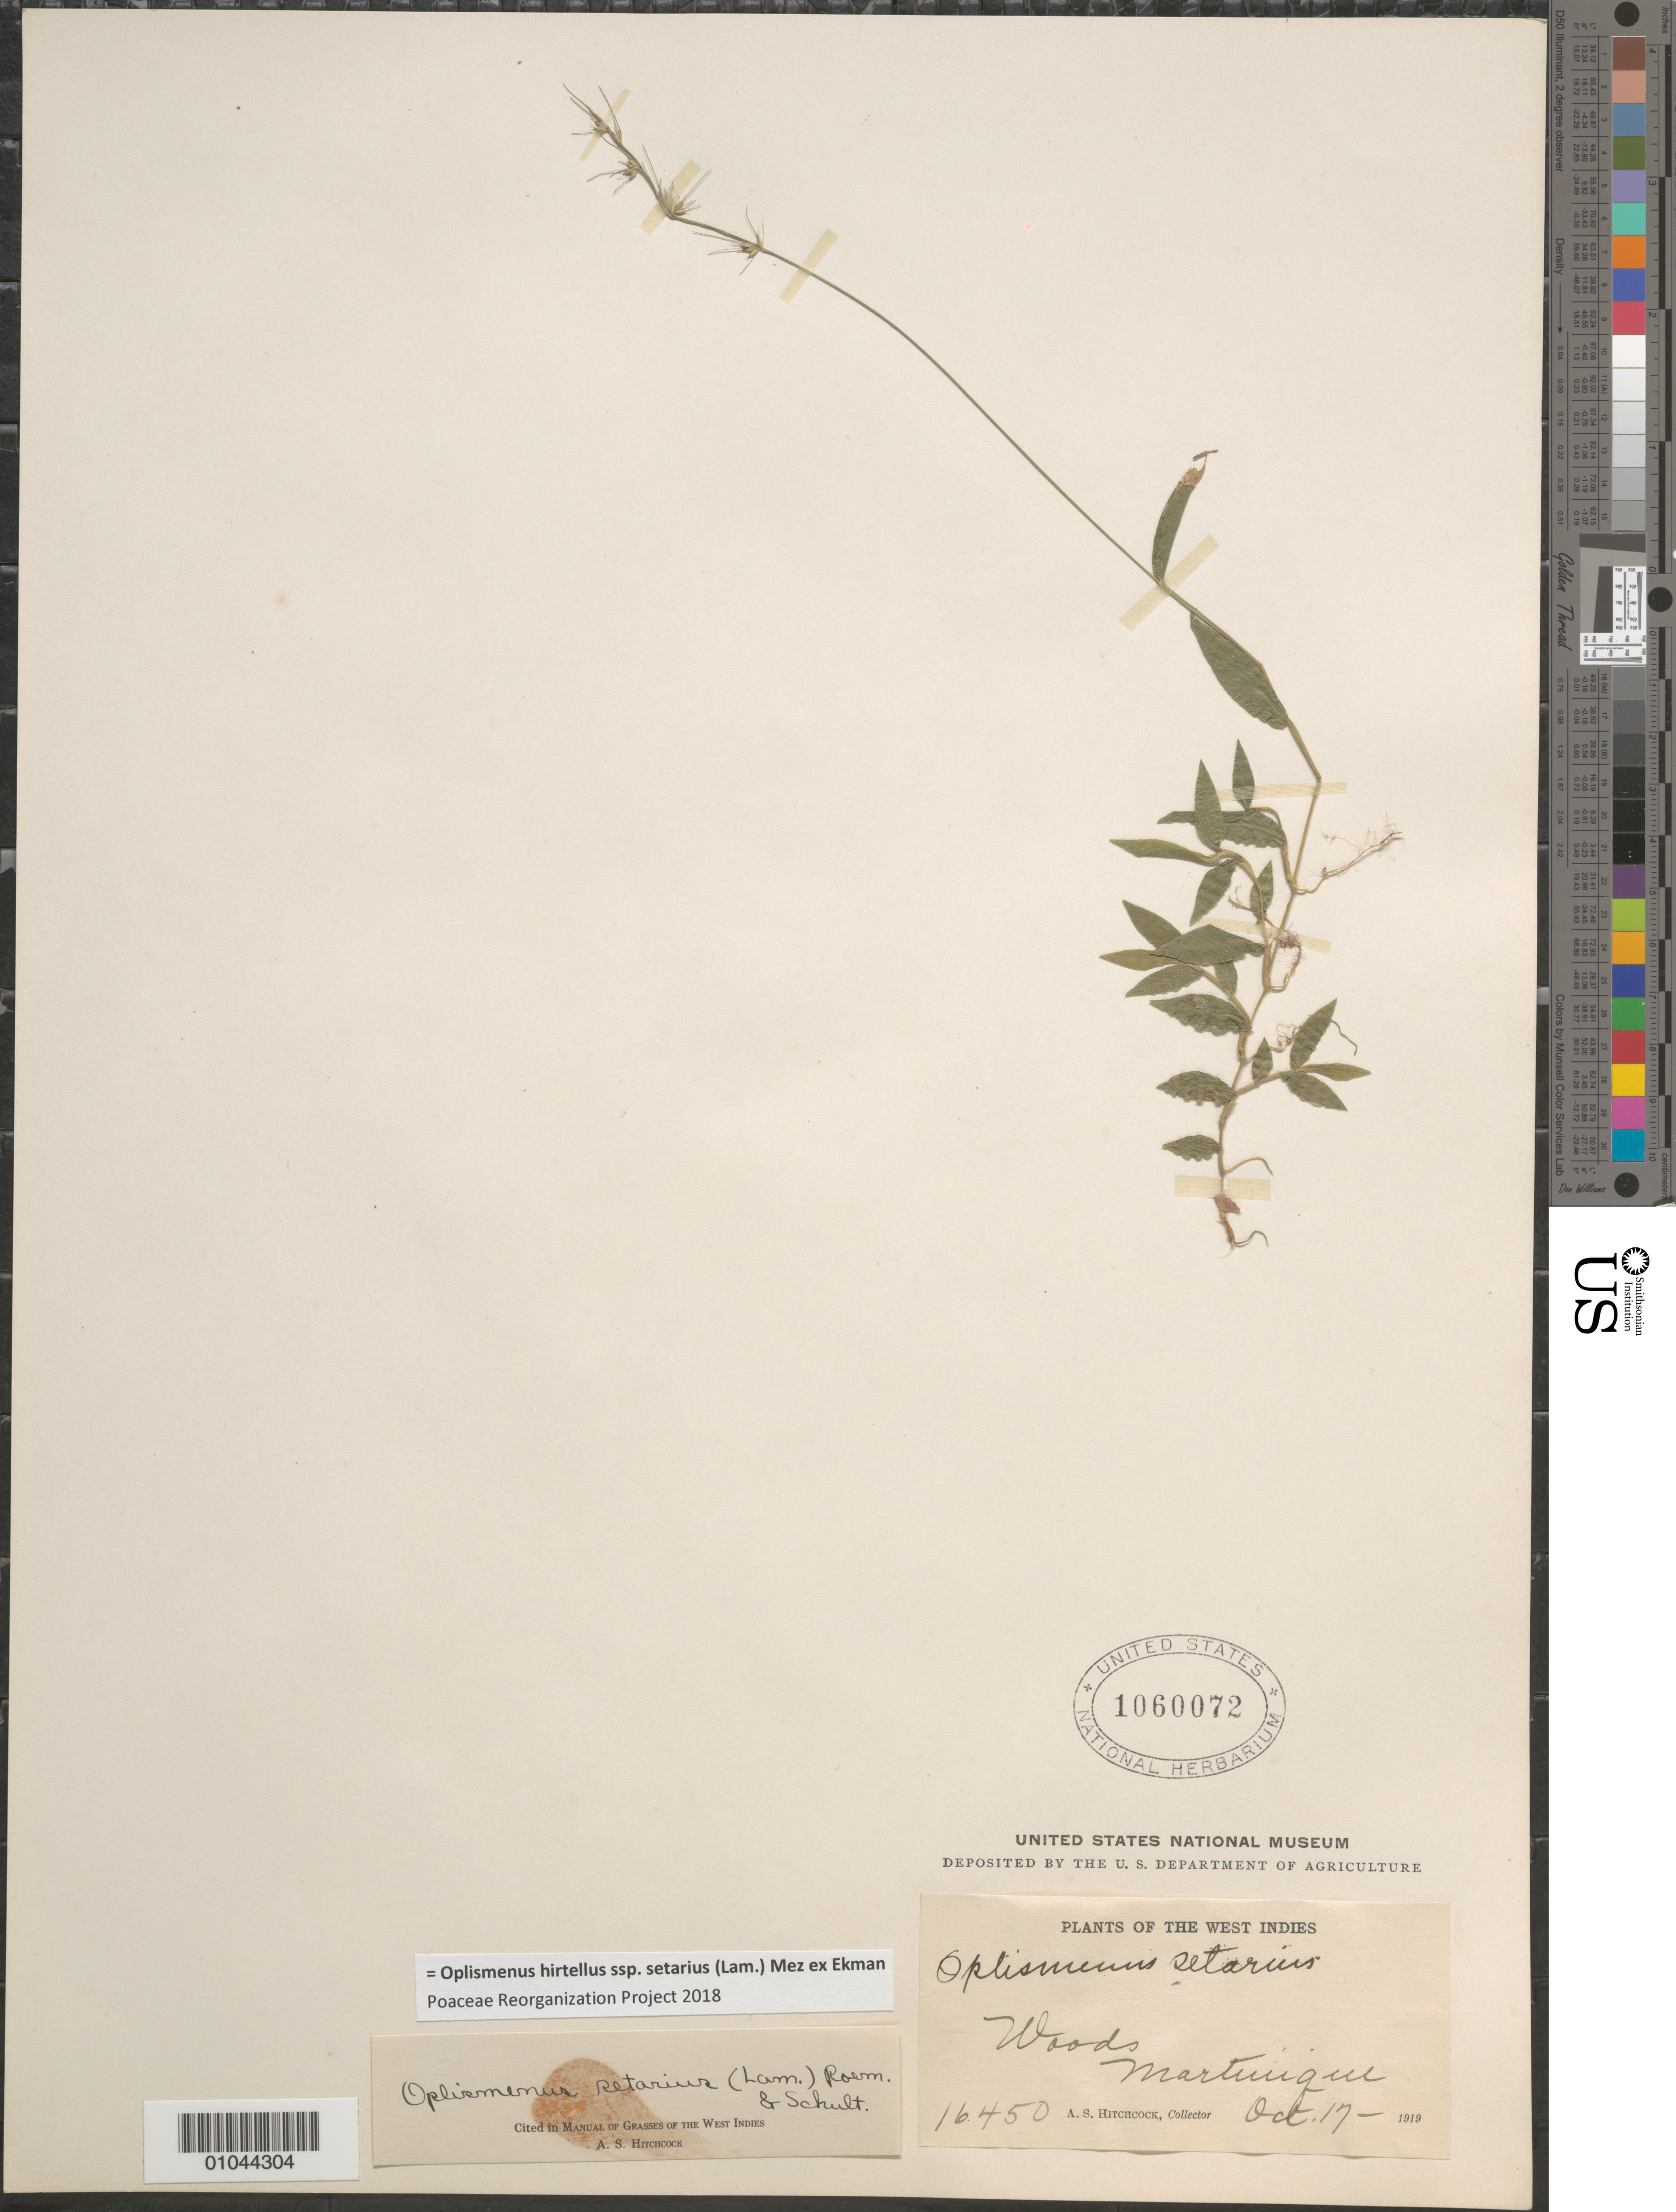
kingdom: Plantae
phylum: Tracheophyta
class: Liliopsida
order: Poales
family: Poaceae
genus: Oplismenus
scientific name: Oplismenus hirtellus subsp. setarius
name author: (Lam.) Mez ex Ekman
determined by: Poaceae Reorganization Project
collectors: A. S. Hitchcock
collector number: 16450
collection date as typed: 17 Oct 1919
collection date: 1919-10-17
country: Martinique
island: Martinique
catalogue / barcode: US 1060072